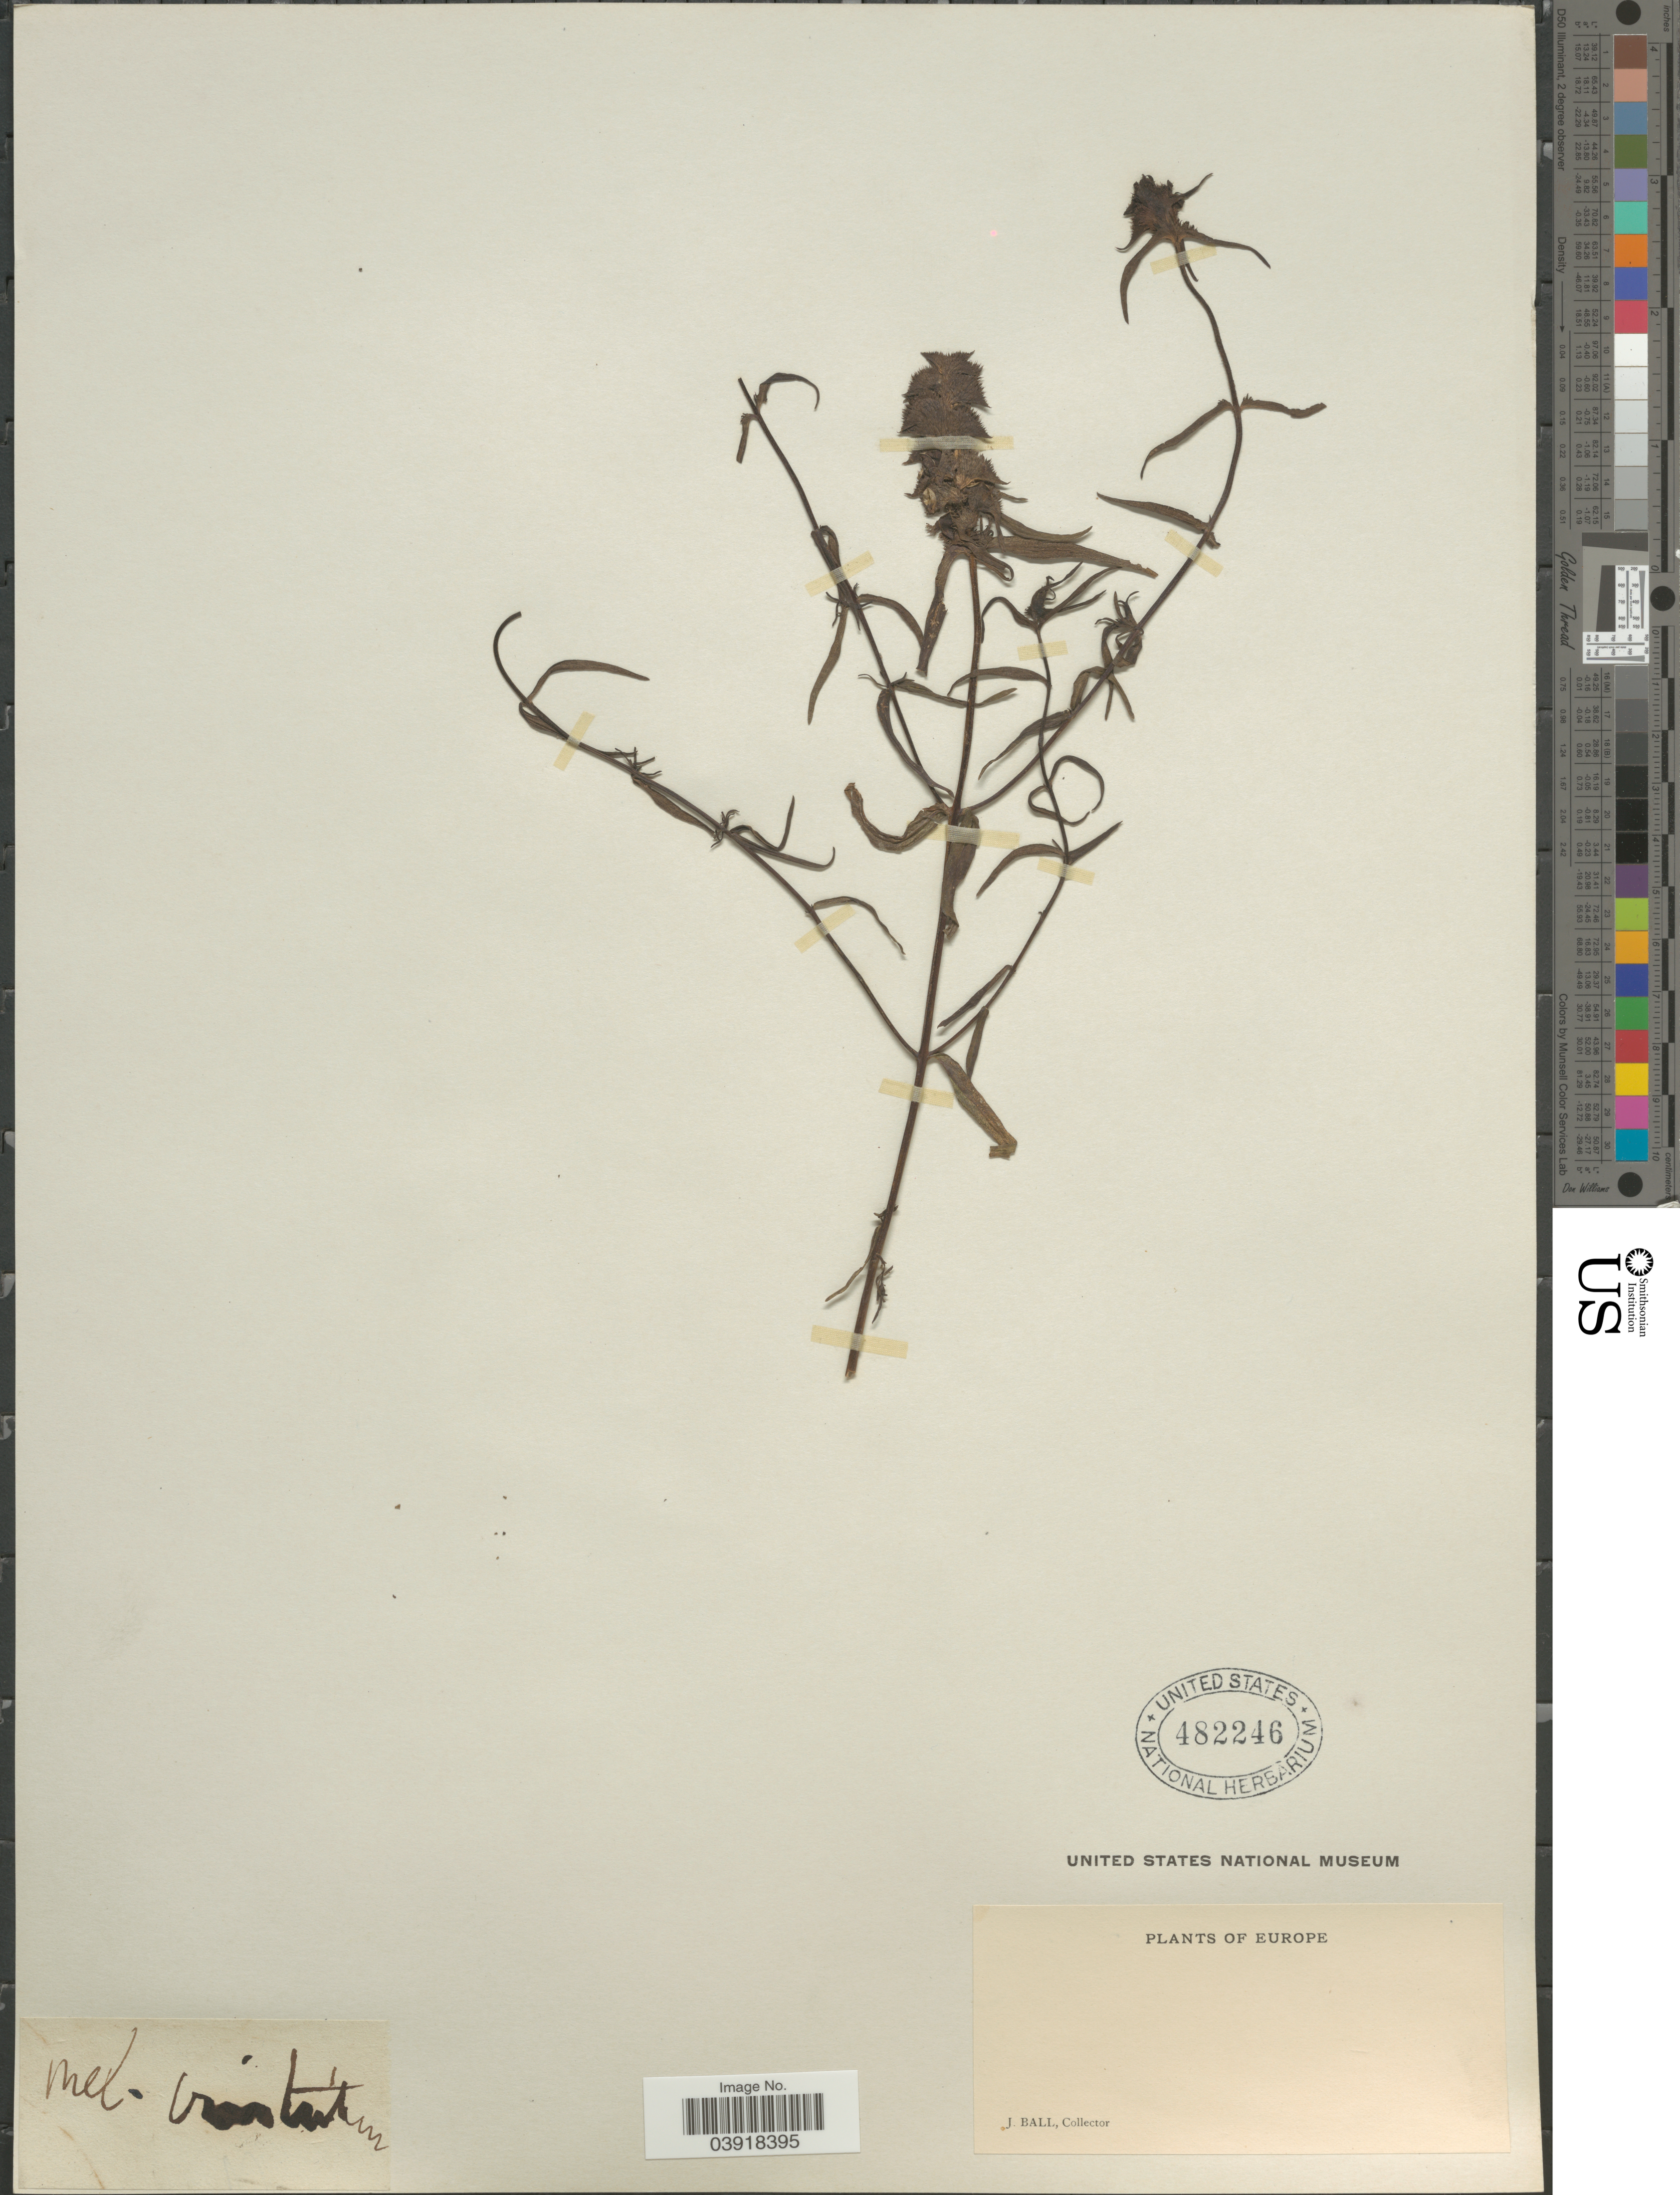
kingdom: Plantae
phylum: Tracheophyta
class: Magnoliopsida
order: Lamiales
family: Orobanchaceae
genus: Melampyrum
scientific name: Melampyrum sp.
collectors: J. Ball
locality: Europe.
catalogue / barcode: US 482246